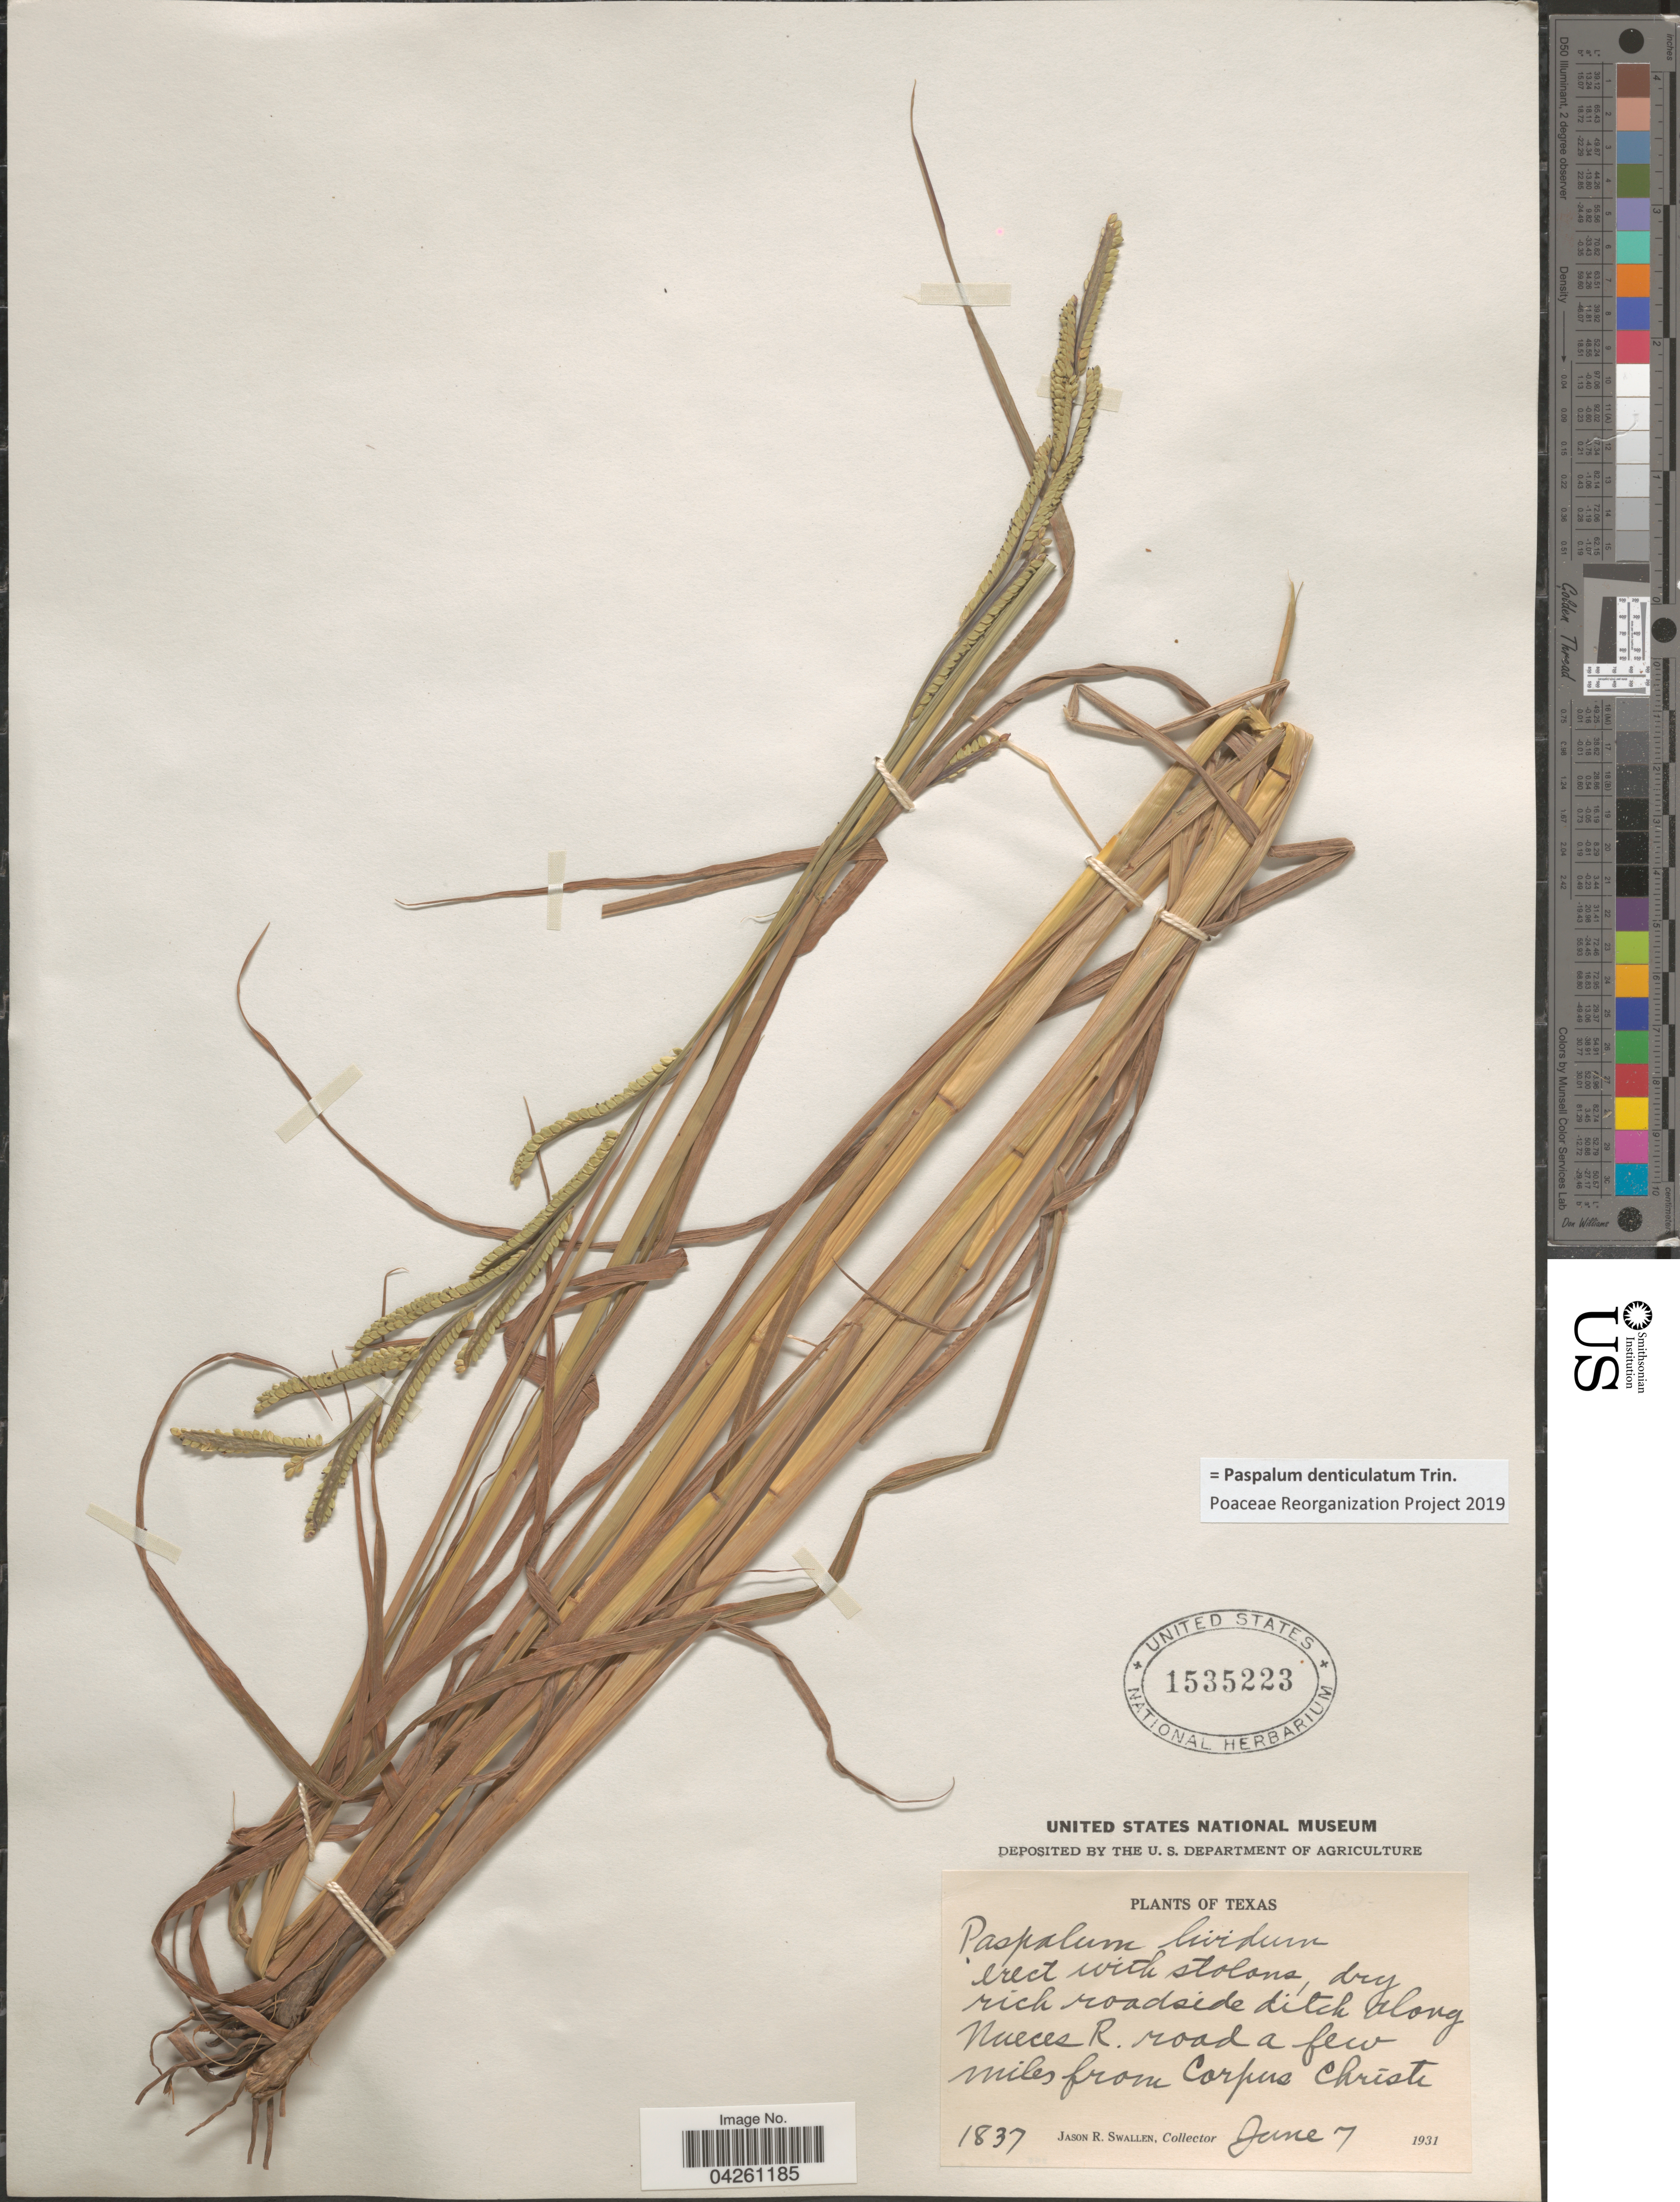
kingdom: Plantae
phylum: Tracheophyta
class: Liliopsida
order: Poales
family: Poaceae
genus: Paspalum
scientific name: Paspalum denticulatum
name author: Trin.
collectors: J. R. Swallen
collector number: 1837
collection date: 1931-06-07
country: United States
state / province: Texas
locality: Dry rich roadside ditch along Nueces R. road a few miles from Corpus Christi.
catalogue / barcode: US 1535223